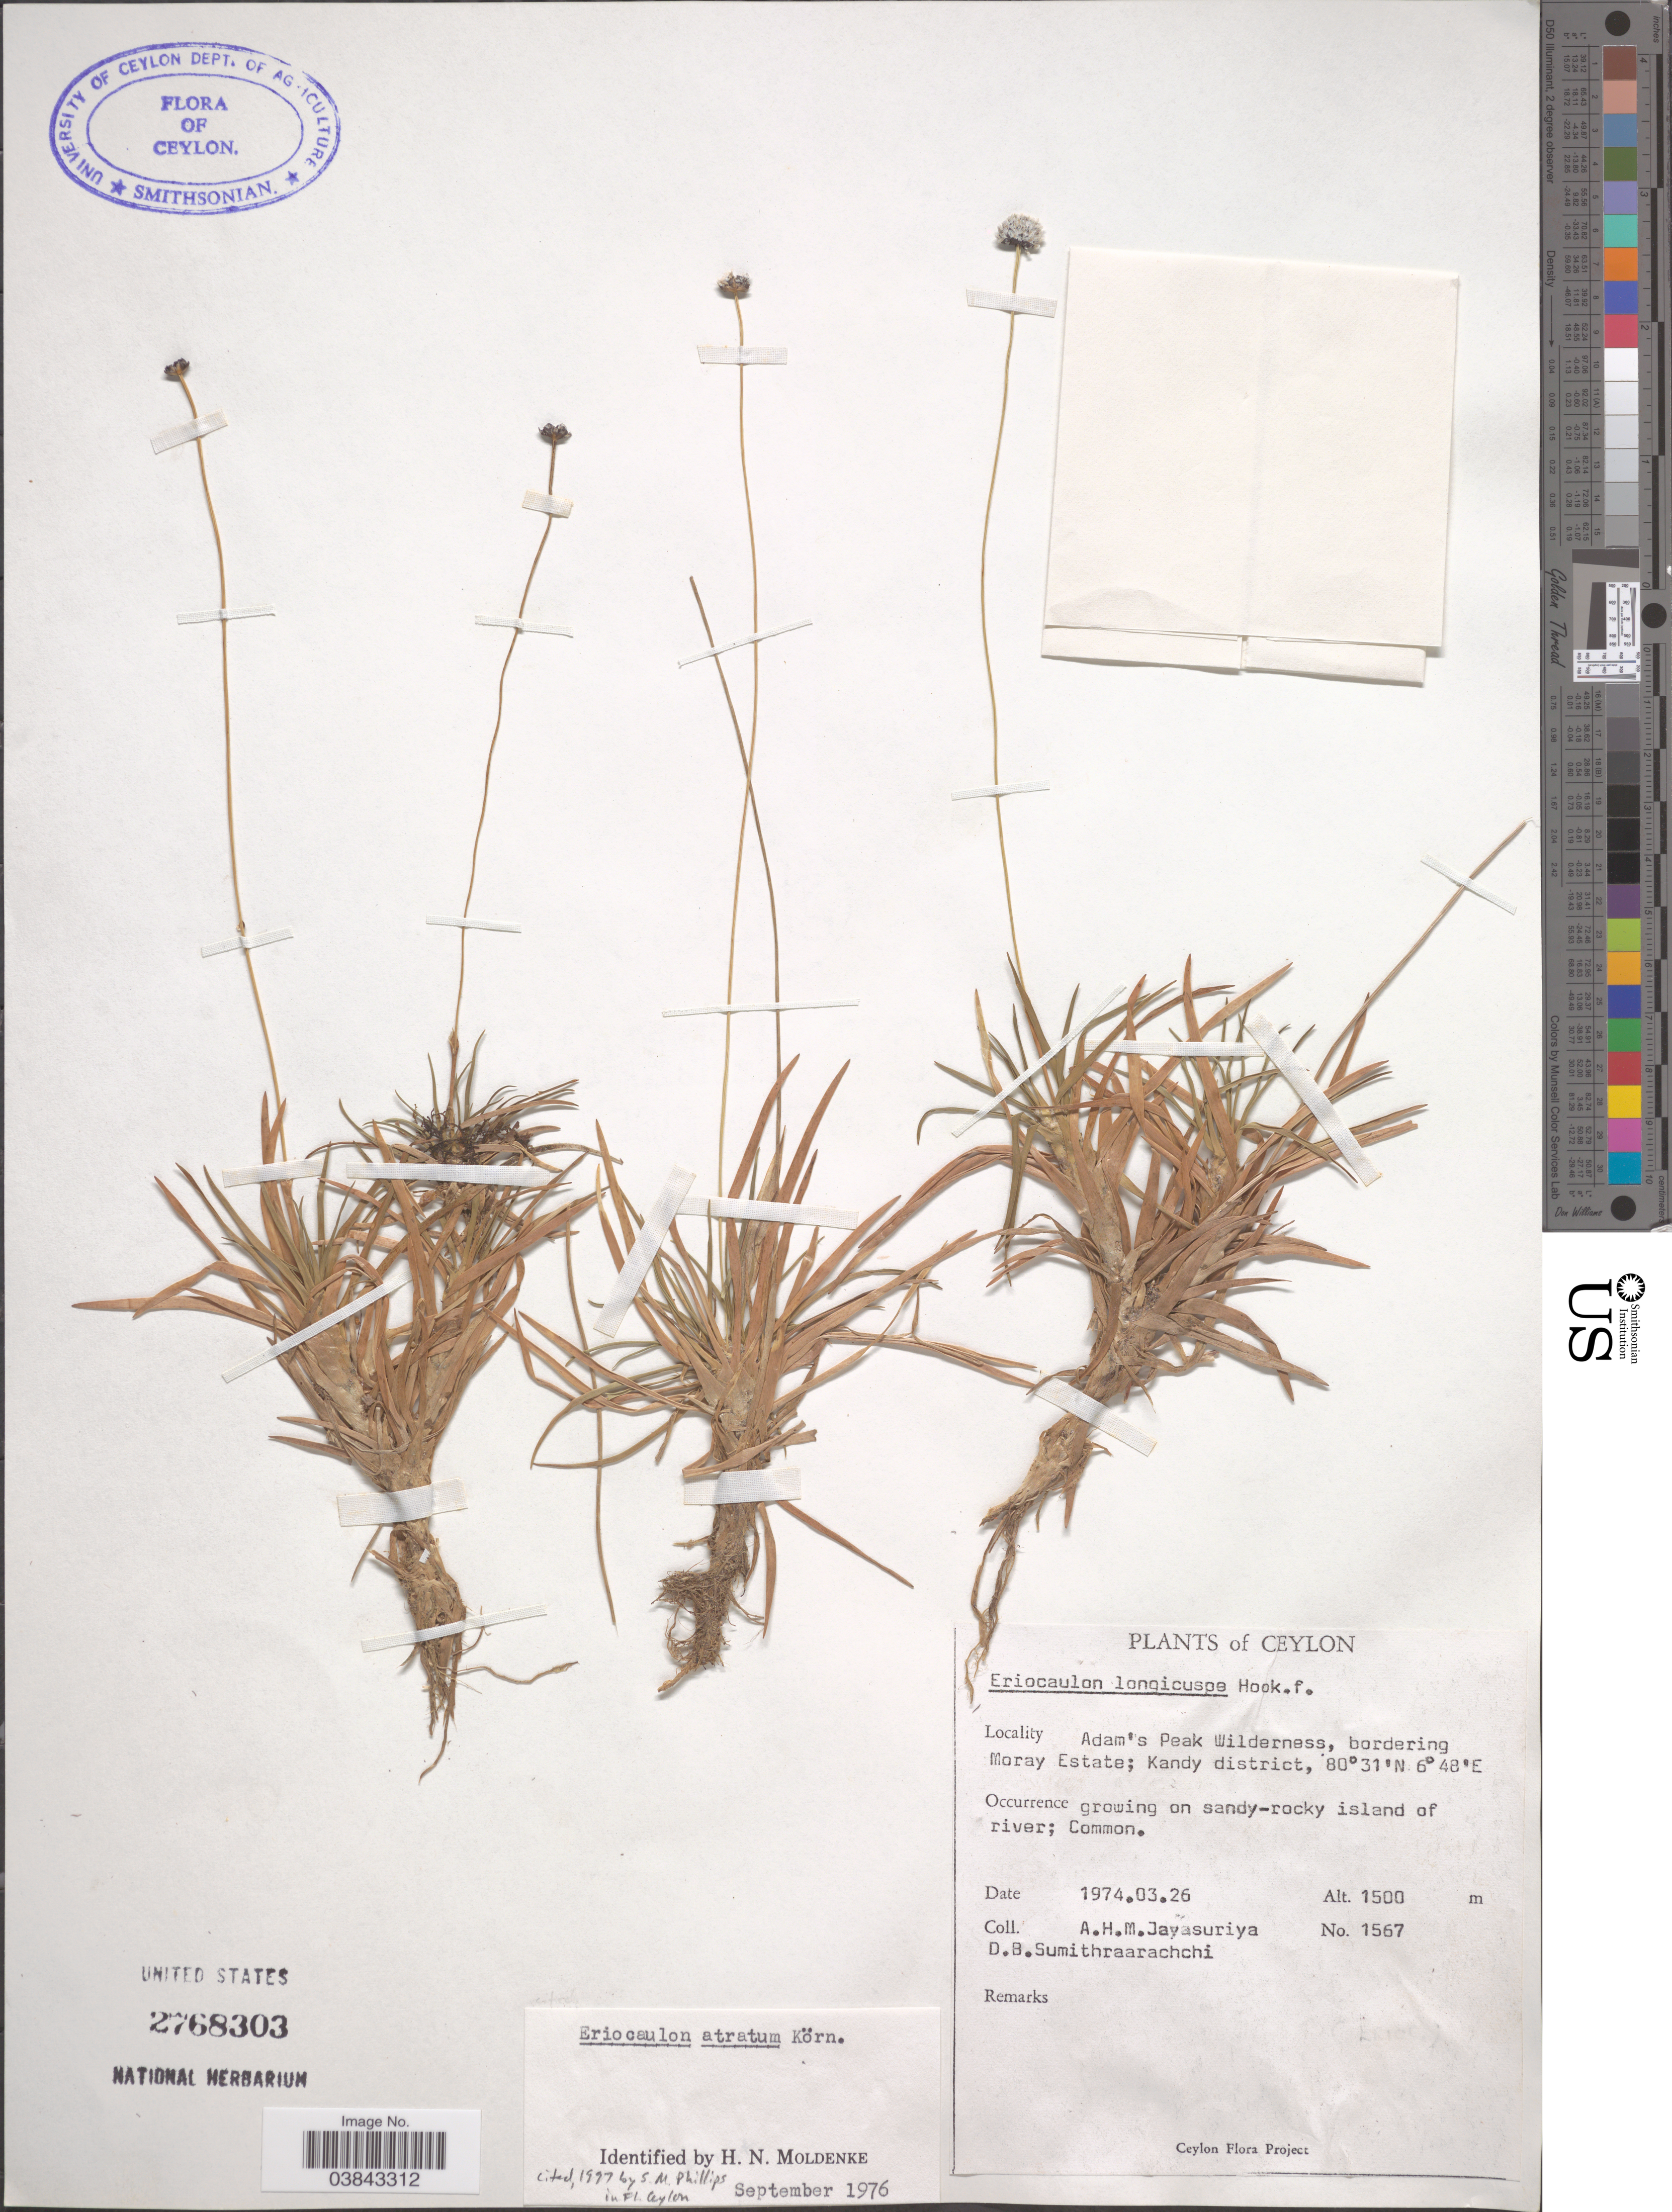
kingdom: Plantae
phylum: Tracheophyta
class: Liliopsida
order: Poales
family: Eriocaulaceae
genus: Eriocaulon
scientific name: Eriocaulon atratum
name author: Körn.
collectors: A. H. Jayasuriya & D. B. Sumithraarachchi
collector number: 1567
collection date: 1974-03-26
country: Sri Lanka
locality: Ceylon. Adam's Peak Wilderness, bordering Moray Estate; Kandy District.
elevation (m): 1500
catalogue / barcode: US 2768303